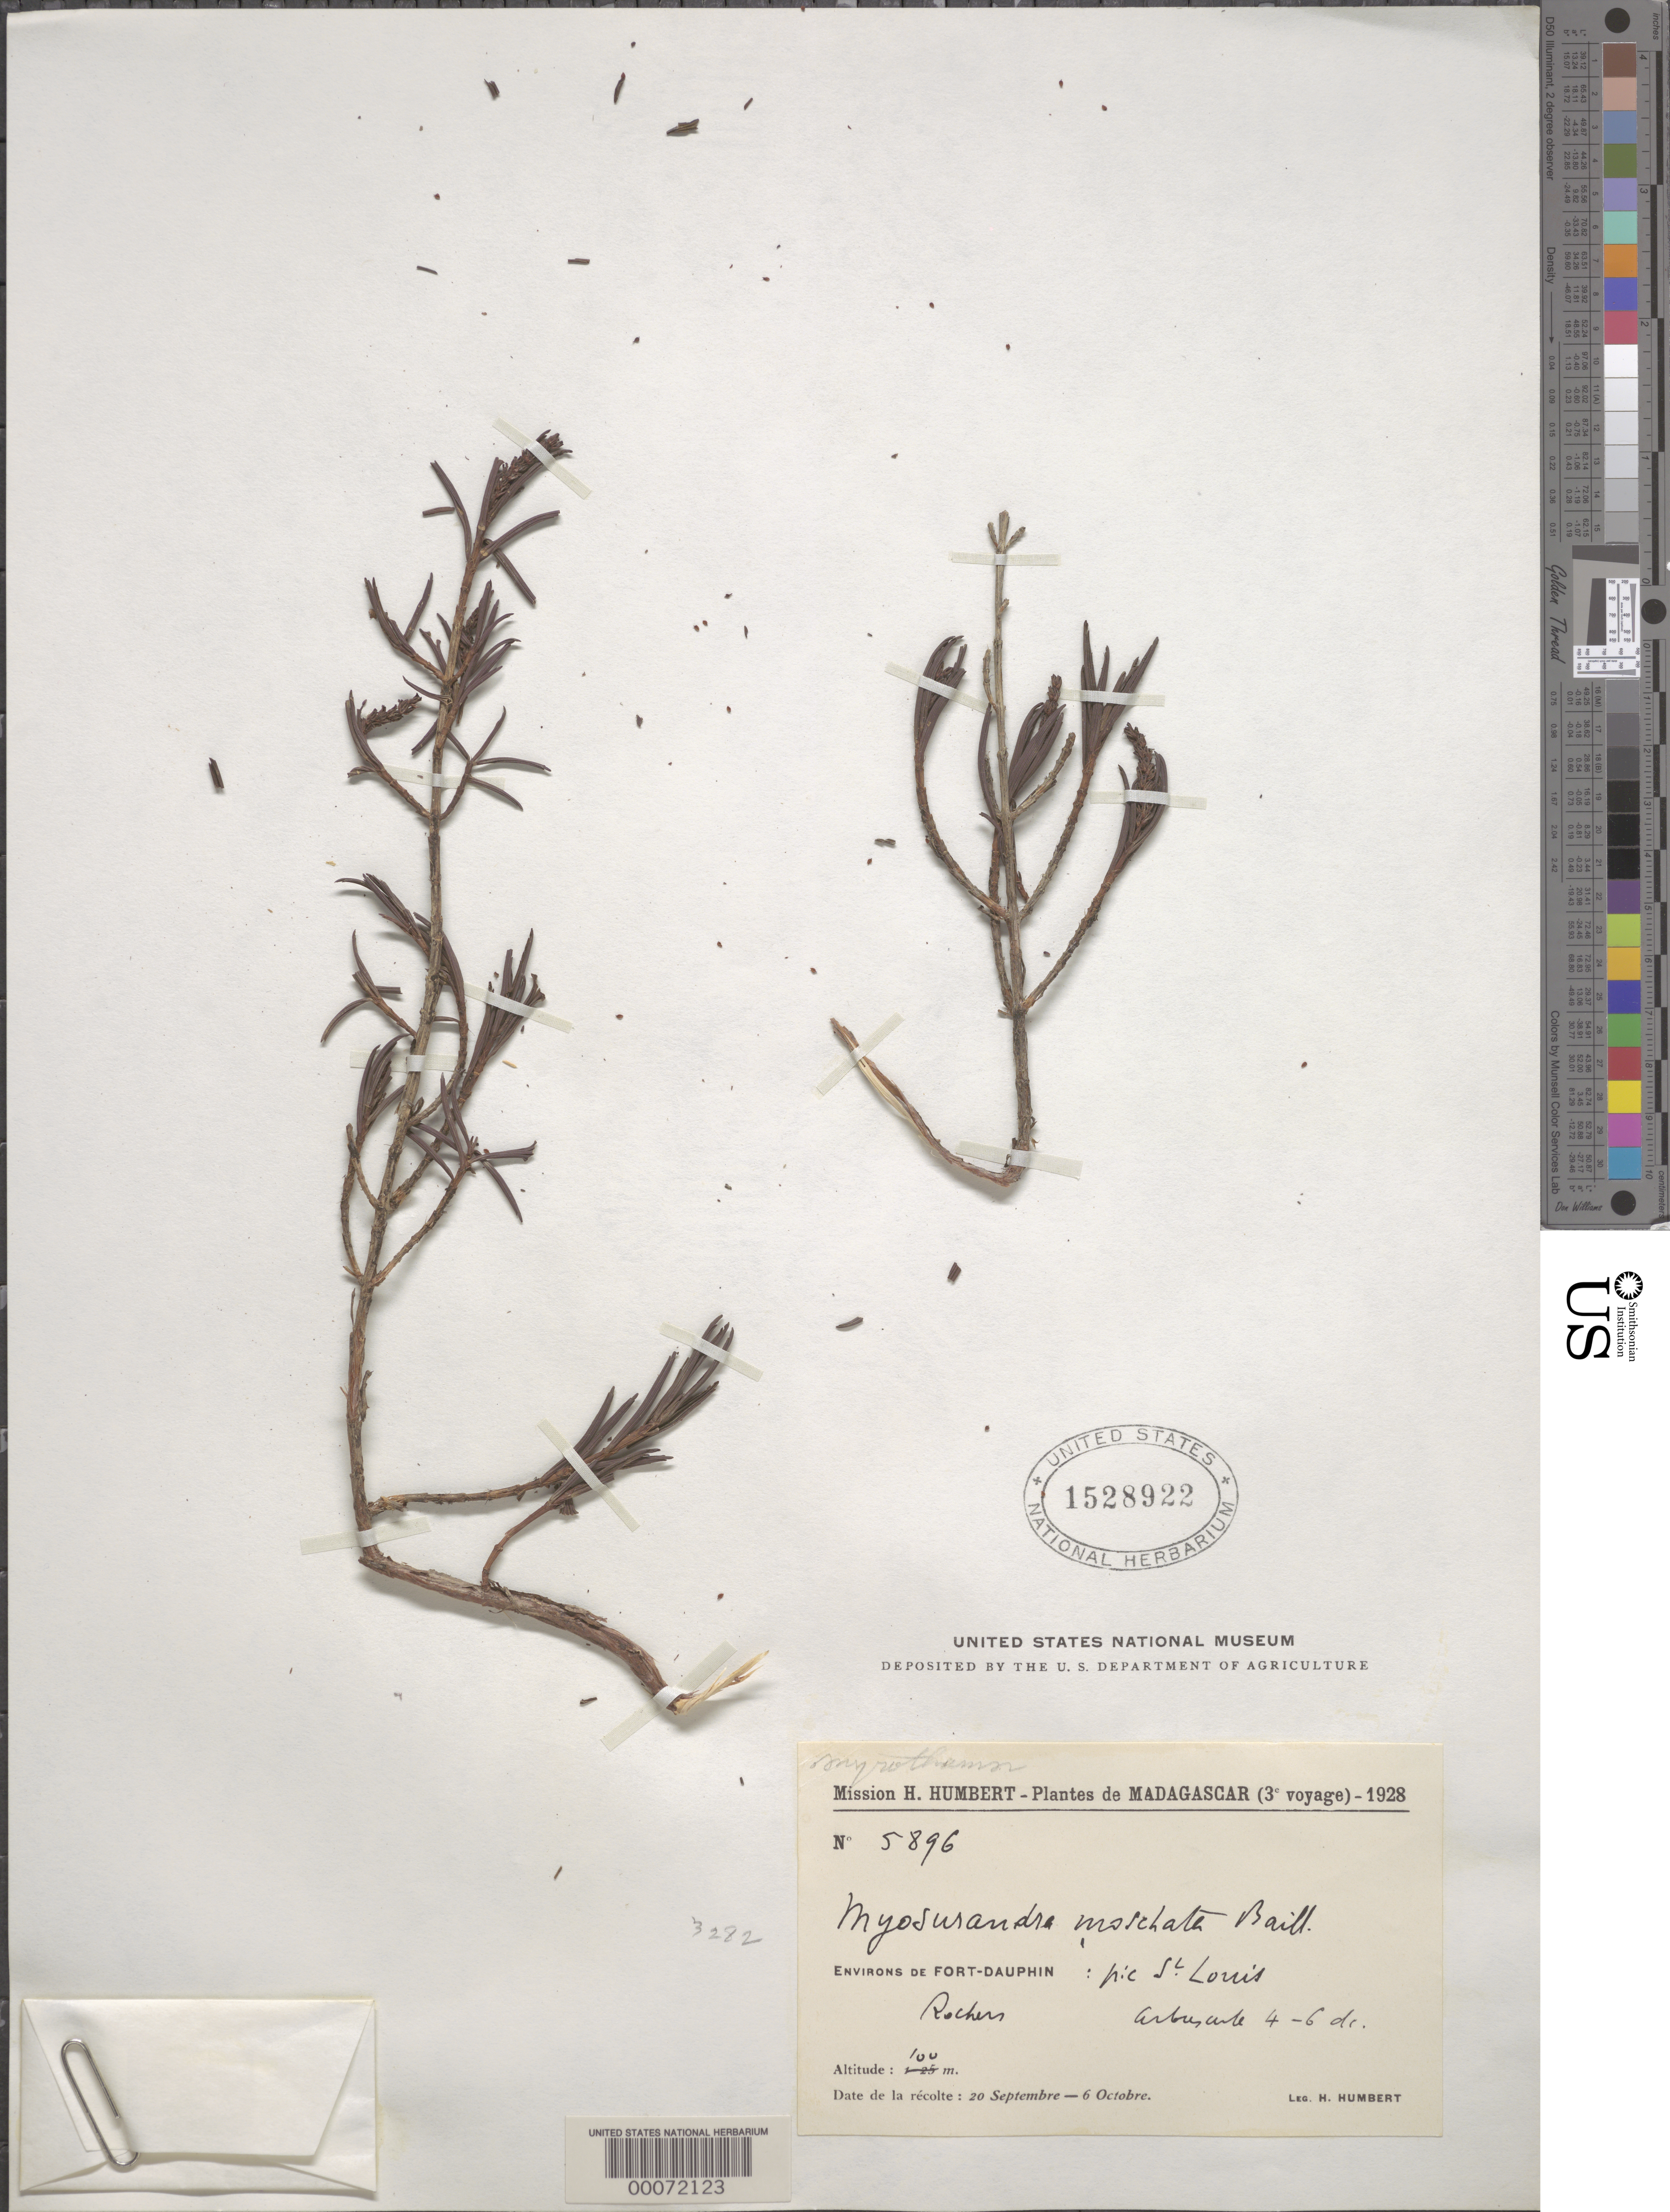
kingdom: Plantae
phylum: Tracheophyta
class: Magnoliopsida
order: Gunnerales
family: Myrothamnaceae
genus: Myrothamnus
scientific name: Myrothamnus moschatus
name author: (Baill.) Baill. ex Nied.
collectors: H. Humbert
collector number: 5896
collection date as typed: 20 Sep 1928 to 06 Oct 1928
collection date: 1928-09-20/1928-10-06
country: Madagascar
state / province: Anosy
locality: Fort dauphin, near st. louis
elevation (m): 100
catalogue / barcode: US 1528922